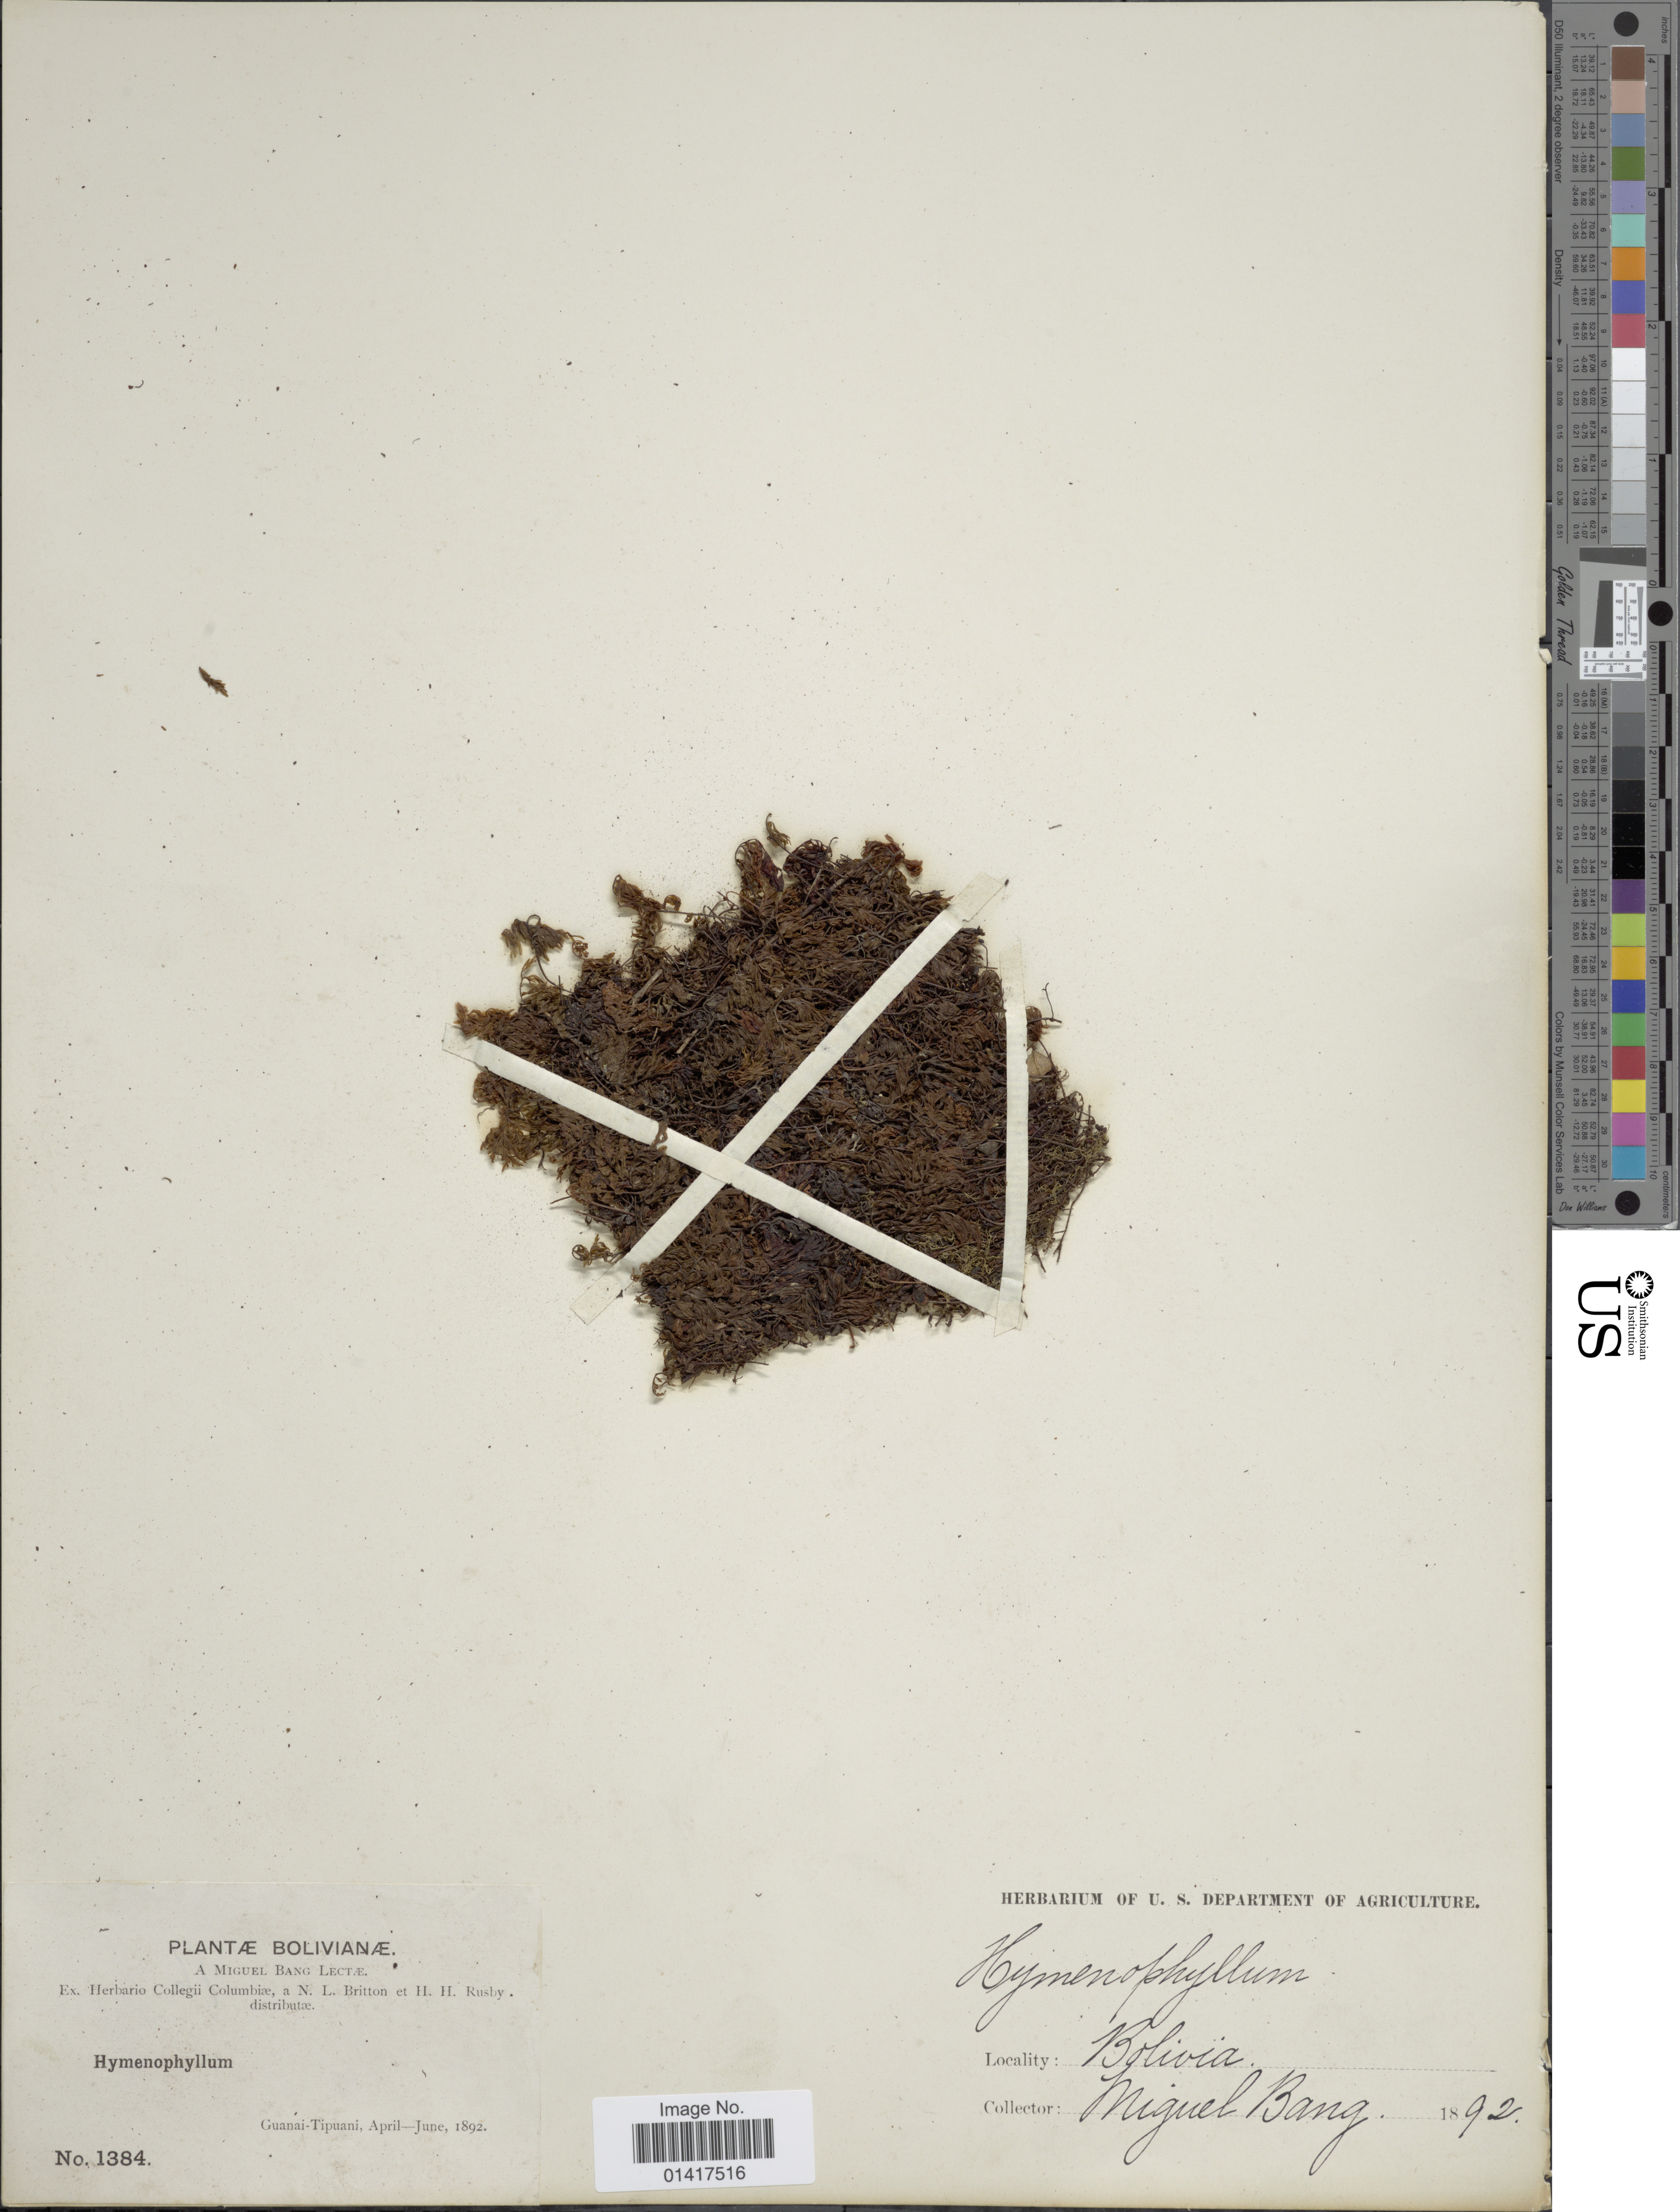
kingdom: Plantae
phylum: Tracheophyta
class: Polypodiopsida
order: Hymenophyllales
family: Hymenophyllaceae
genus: Hymenophyllum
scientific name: Hymenophyllum sp.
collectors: M. Bang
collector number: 1384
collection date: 1892-04/1892-06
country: Bolivia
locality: Guanai-Tipuani